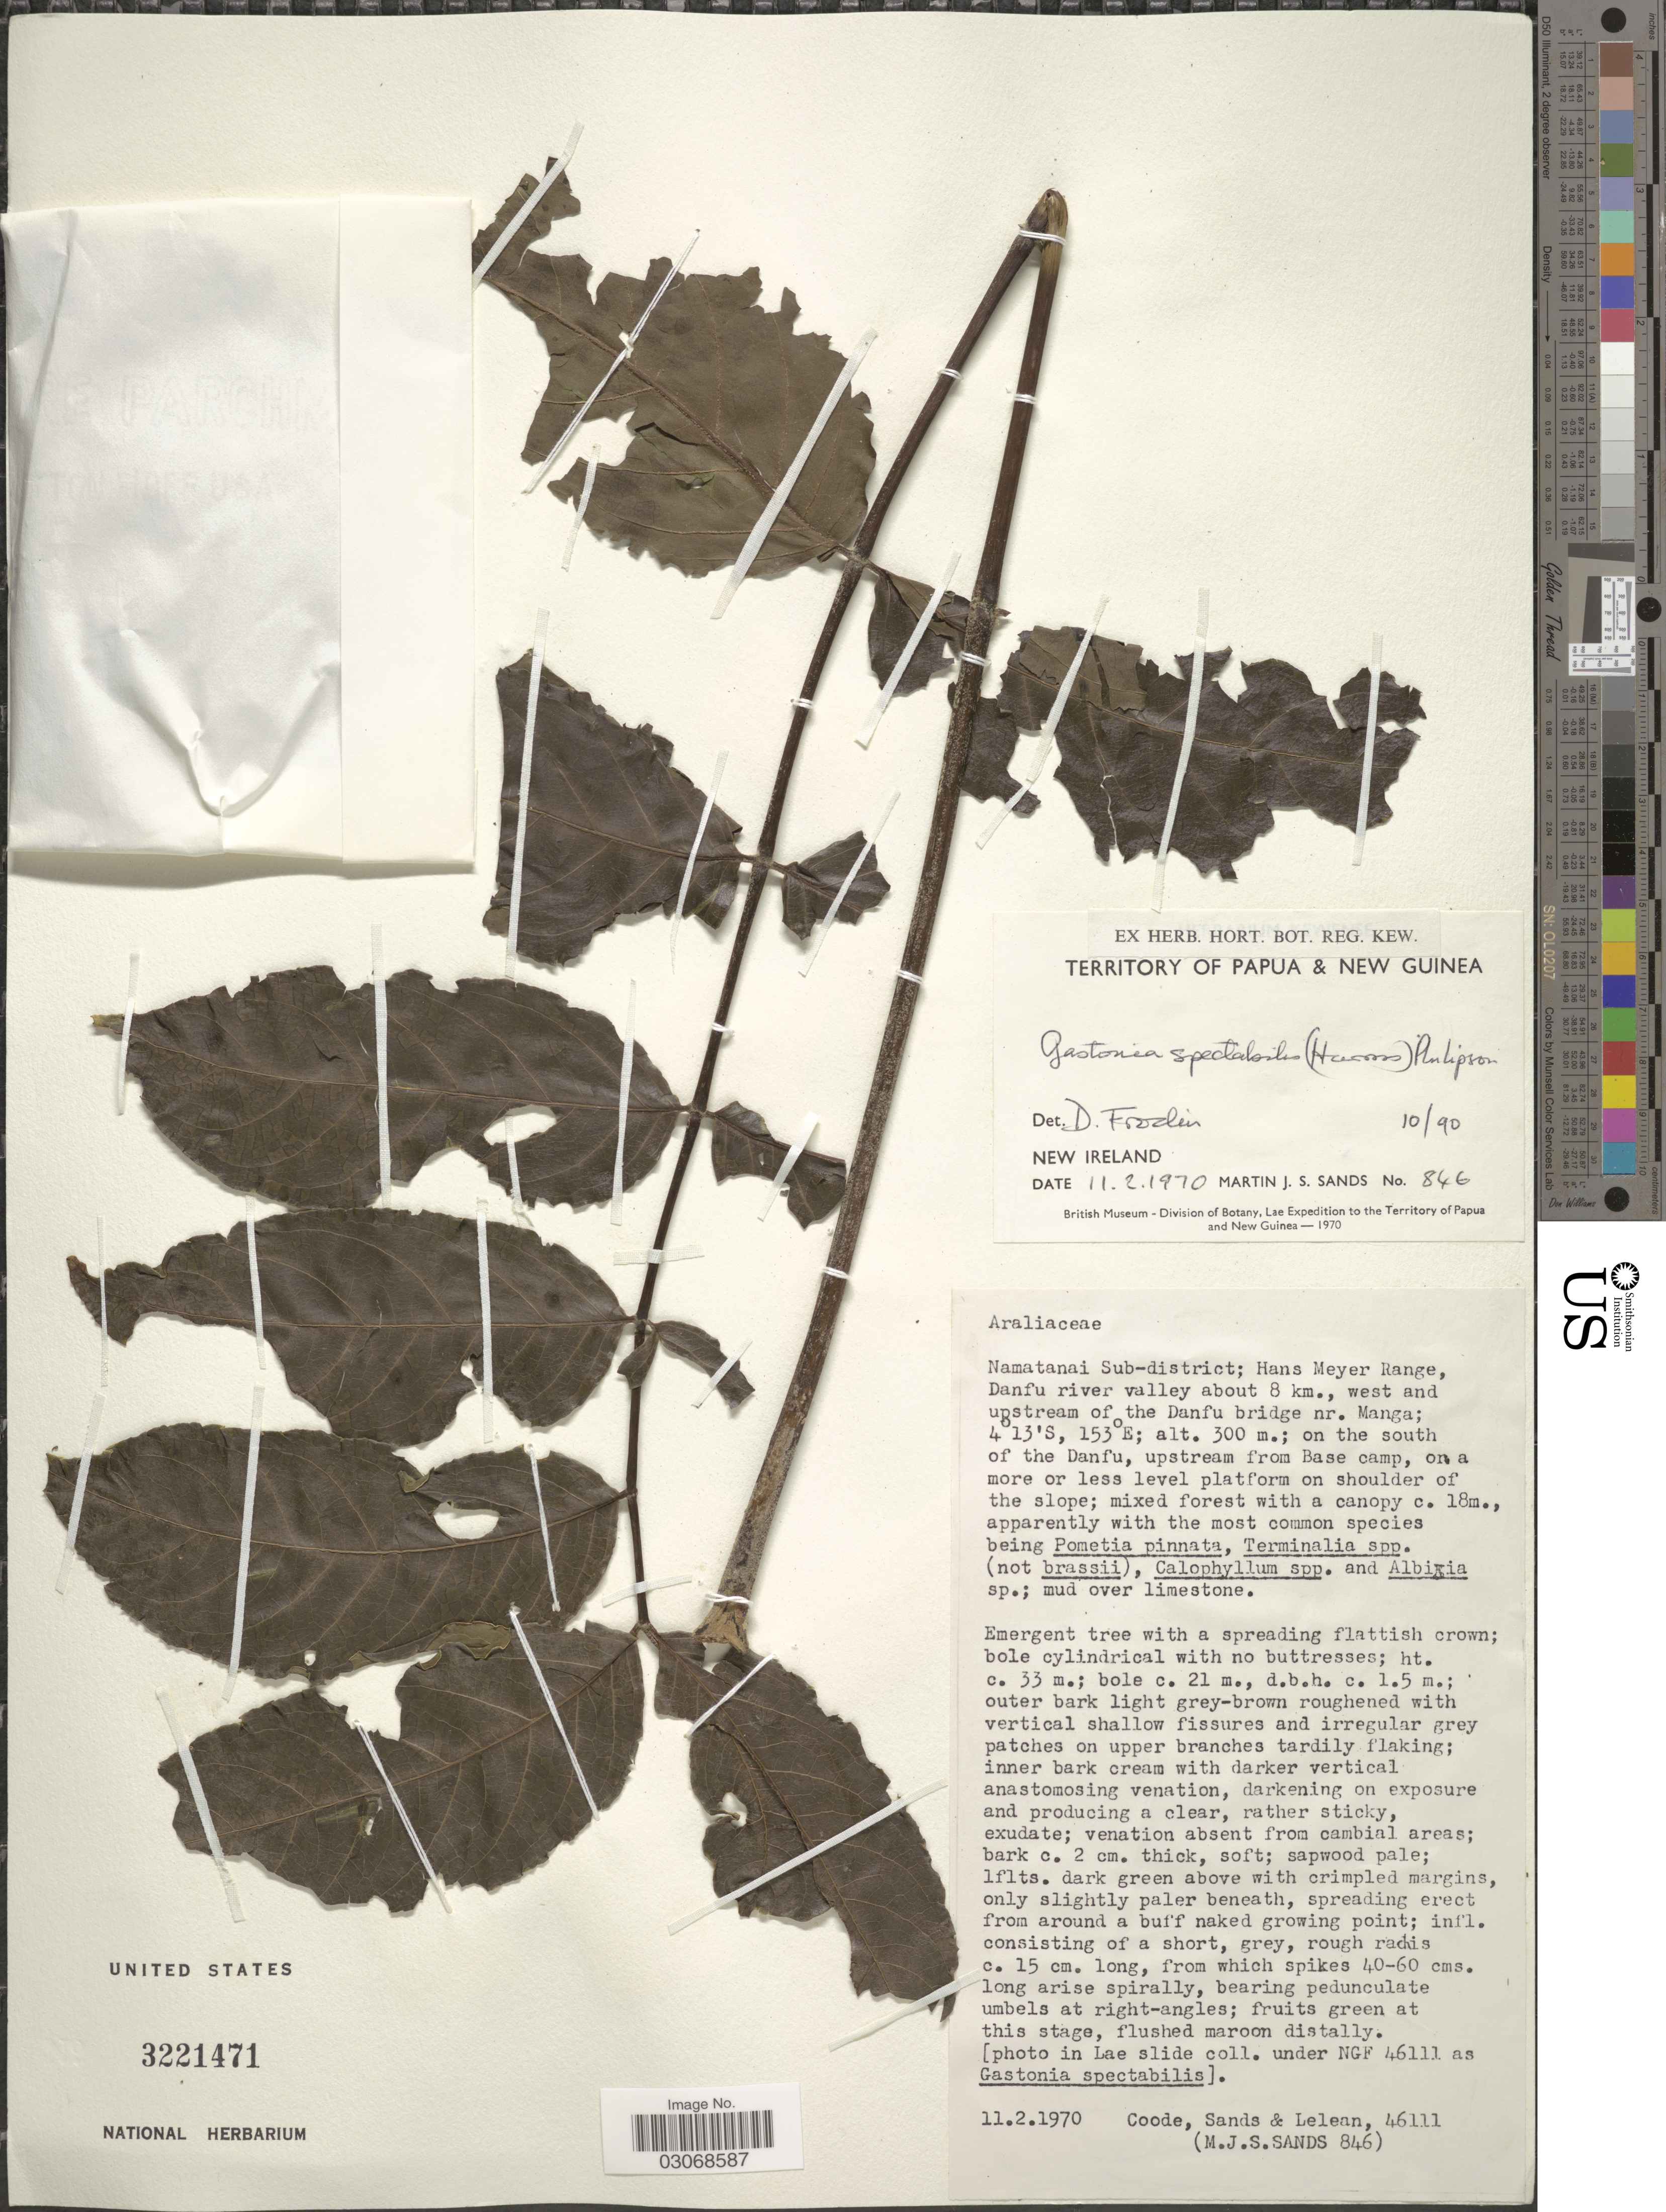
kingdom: Plantae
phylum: Tracheophyta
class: Magnoliopsida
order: Apiales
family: Araliaceae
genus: Gastonia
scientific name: Gastonia spectabilis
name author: (Harms) Philipson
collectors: Coode, M. Sands & Lelean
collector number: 46111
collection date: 1970-02-11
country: Papua New Guinea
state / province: New Ireland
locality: Territory of Papua & New Guinea, Namatanai Sub-district: Hans Meyer Range, Danfu river valley about 8 km., west and upstream of the Danfu bridge nr. Manga, on the south of the Danfu, upstream from Base camp.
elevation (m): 300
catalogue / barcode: US 3221471